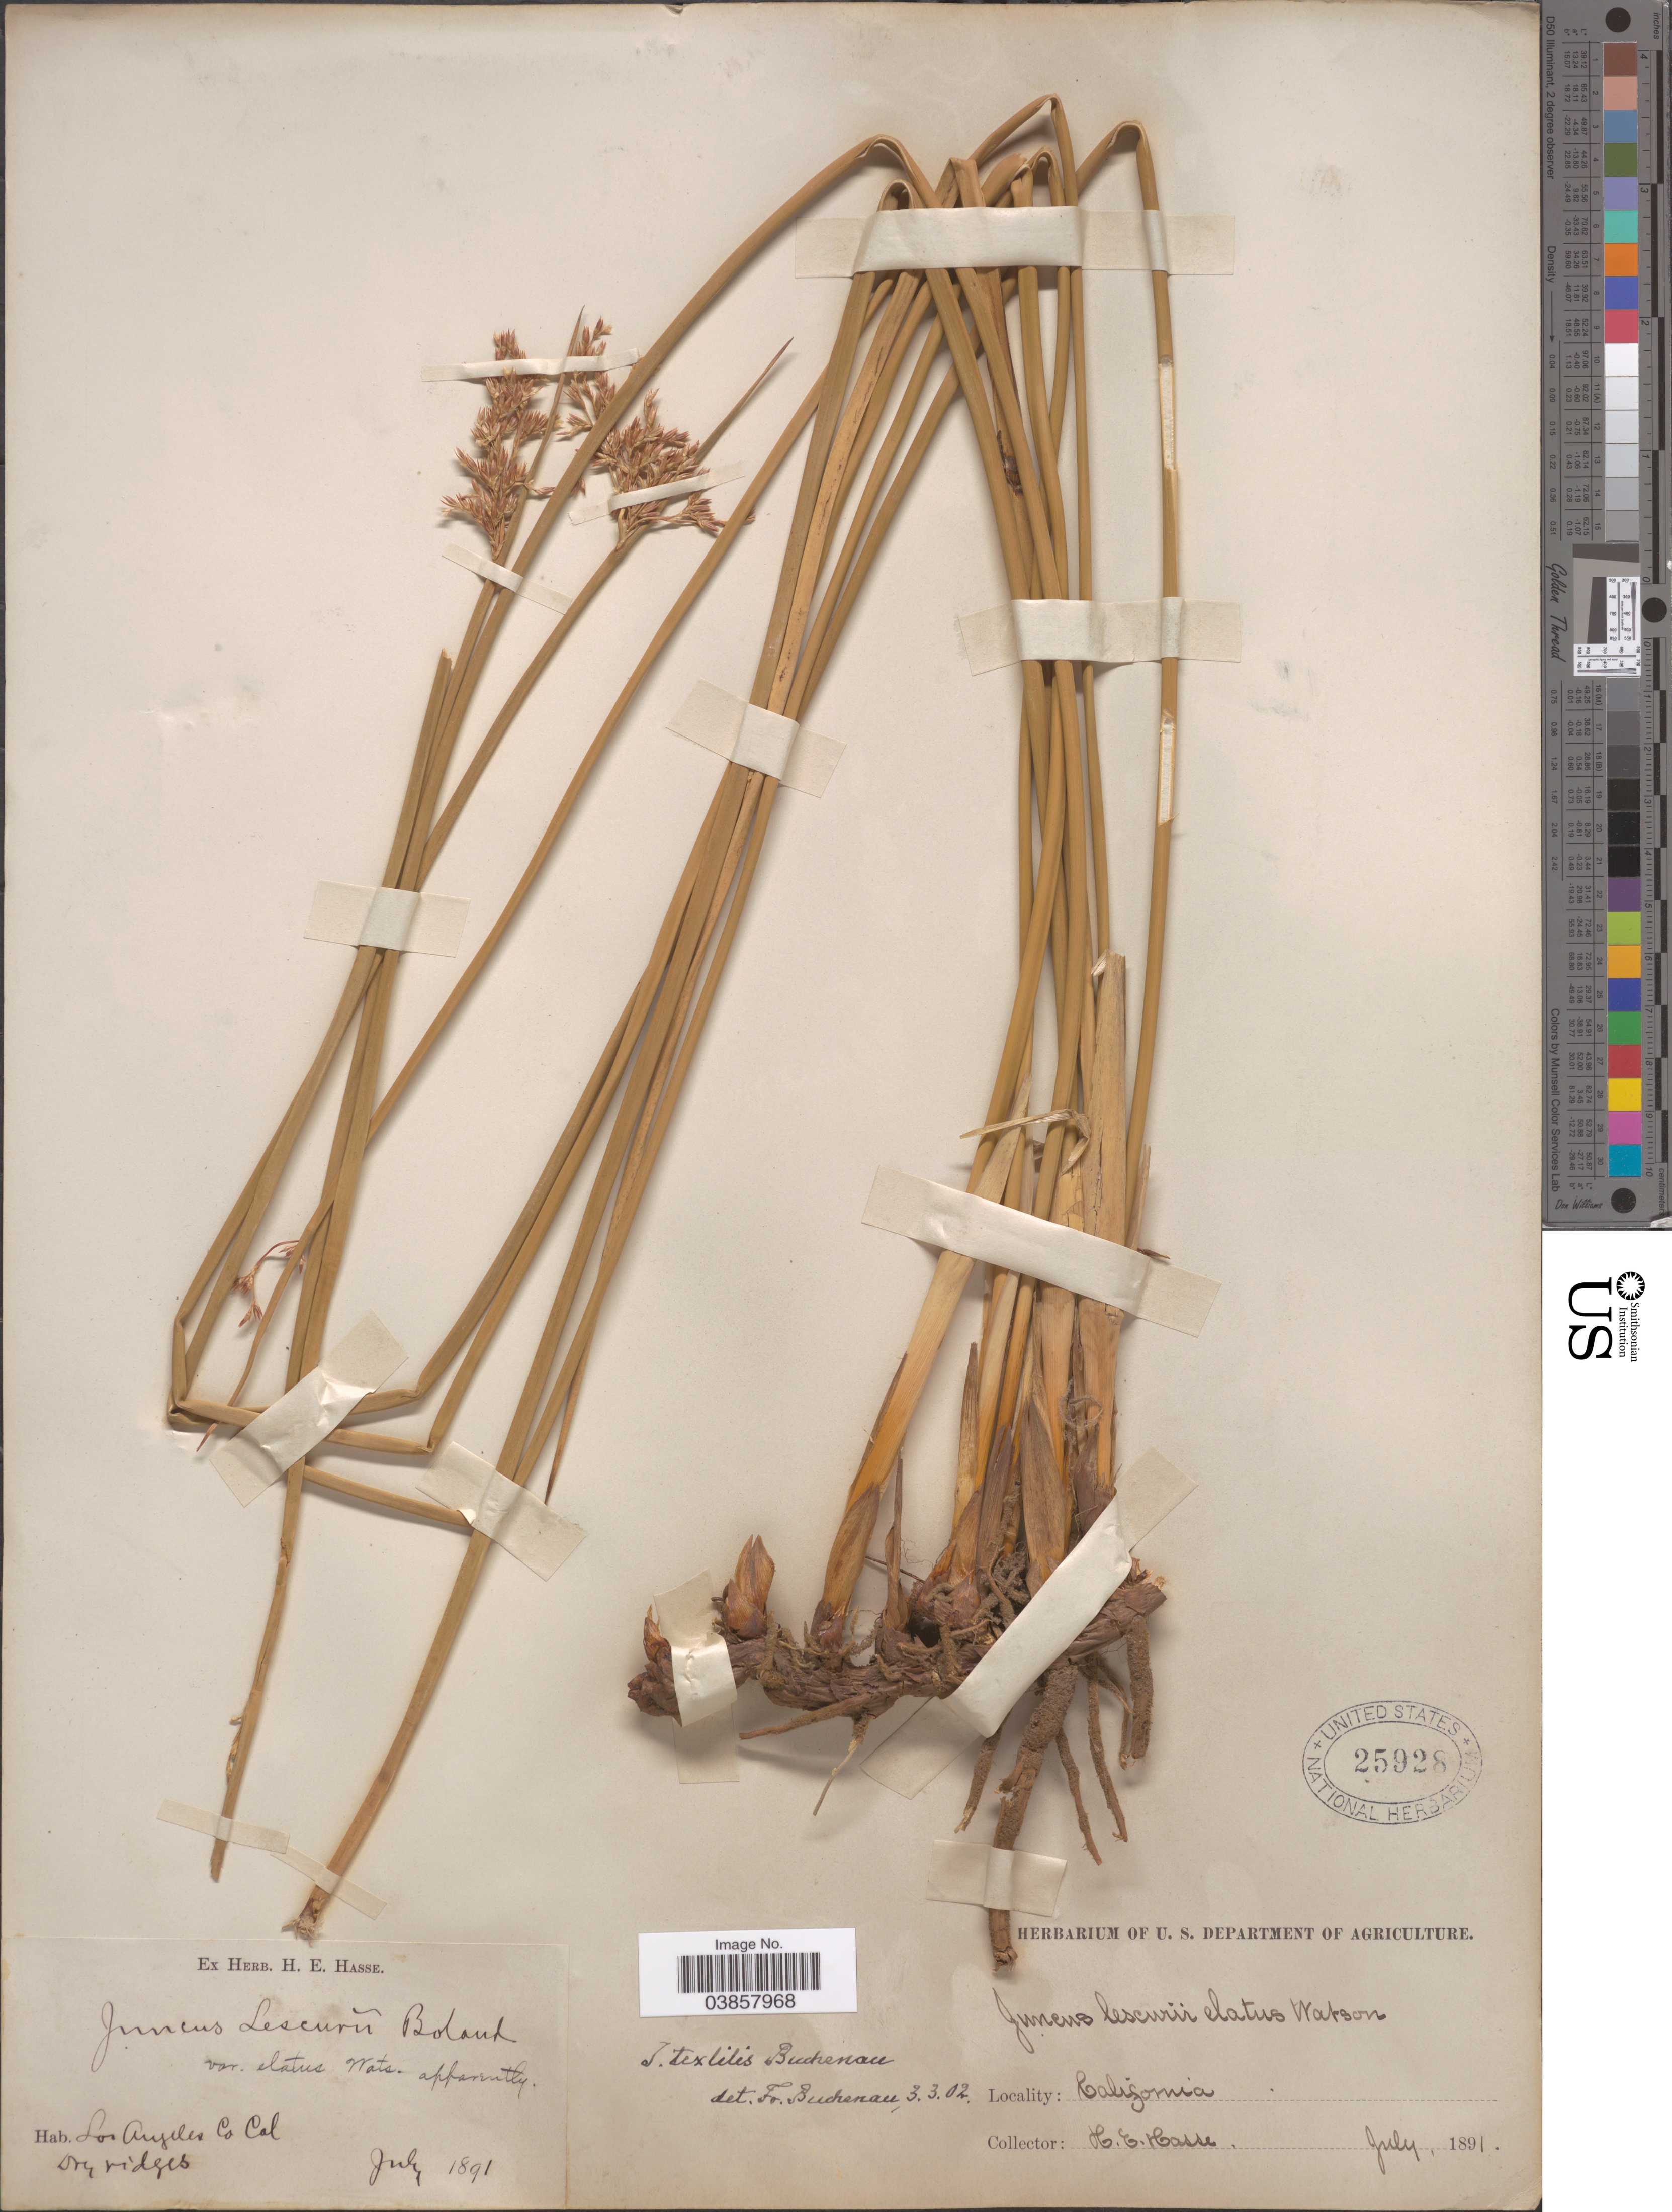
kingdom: Plantae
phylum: Tracheophyta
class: Liliopsida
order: Poales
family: Juncaceae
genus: Juncus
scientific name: Juncus textilis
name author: Buchenau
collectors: H. E. Hasse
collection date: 1891-07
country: United States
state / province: California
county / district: Los Angeles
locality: Los Angeles Co.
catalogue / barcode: US 25928